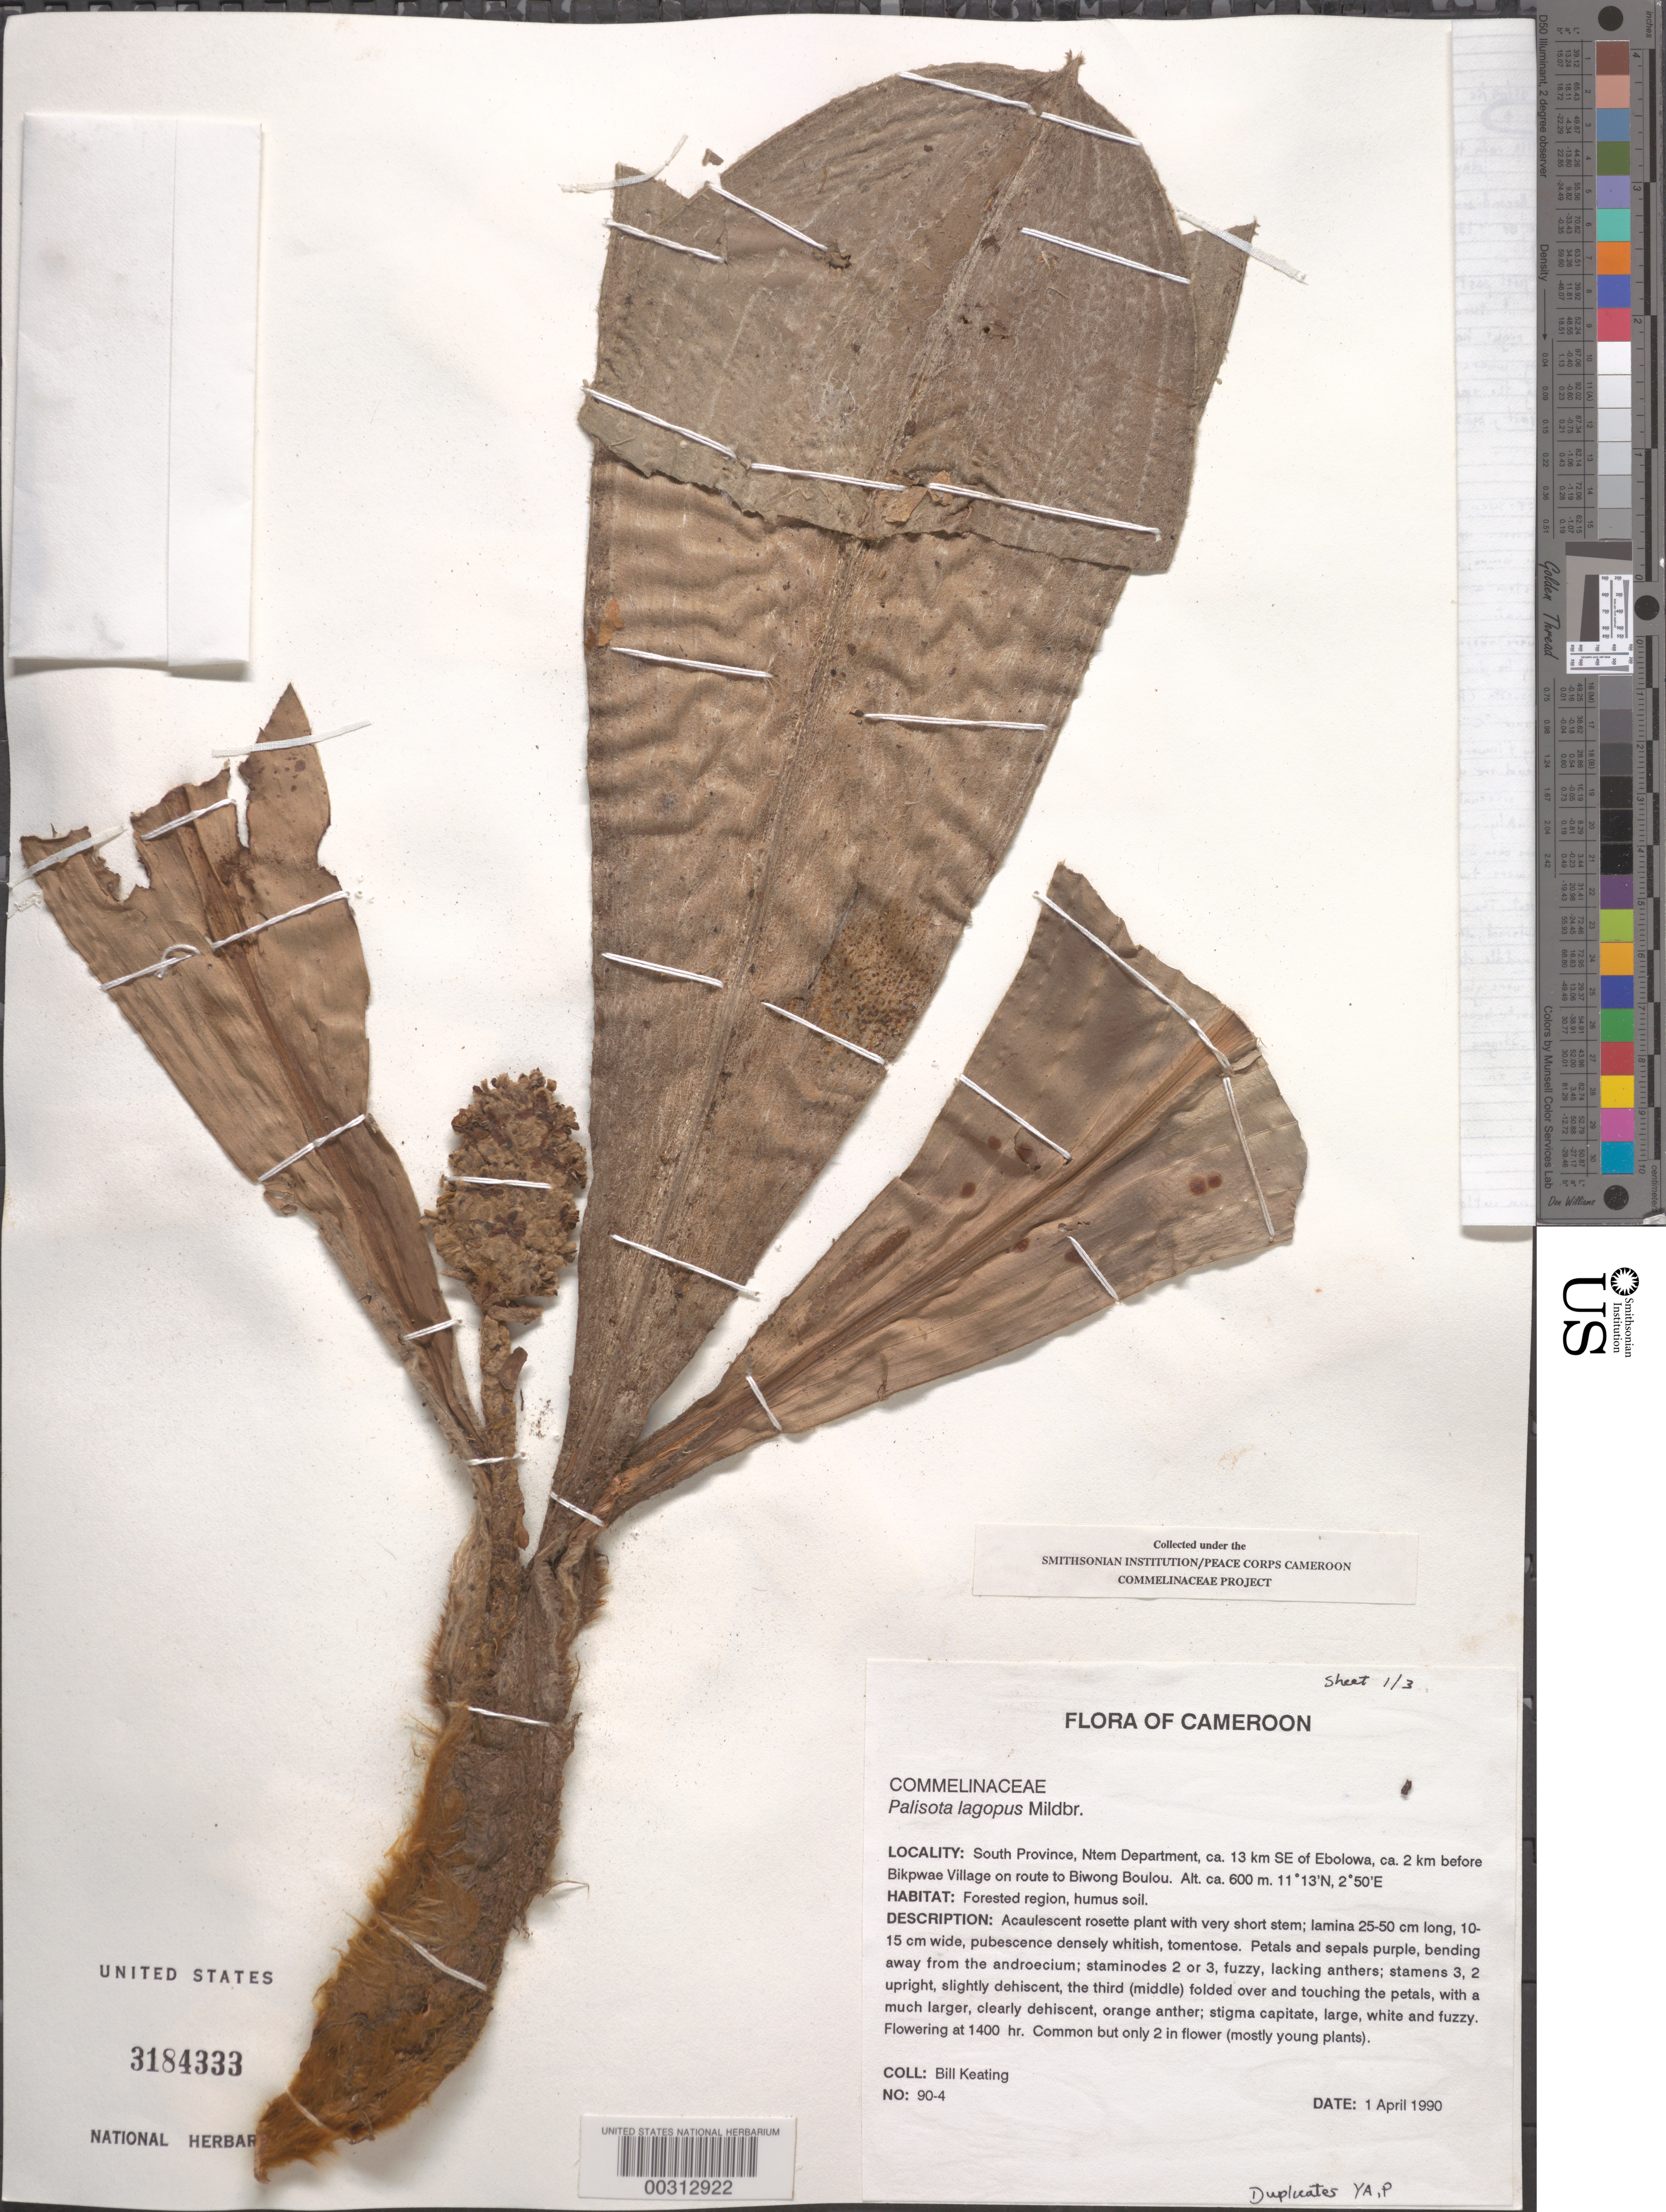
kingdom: Plantae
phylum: Tracheophyta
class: Liliopsida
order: Commelinales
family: Commelinaceae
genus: Palisota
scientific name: Palisota lagopus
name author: Mildbr.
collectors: B. Keating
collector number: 90-4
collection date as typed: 01 Apr 1990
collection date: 1990-04-01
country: Cameroon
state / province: Sud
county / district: Ntem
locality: Se of ebolowa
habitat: Forested region, humus soil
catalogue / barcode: US 3184333